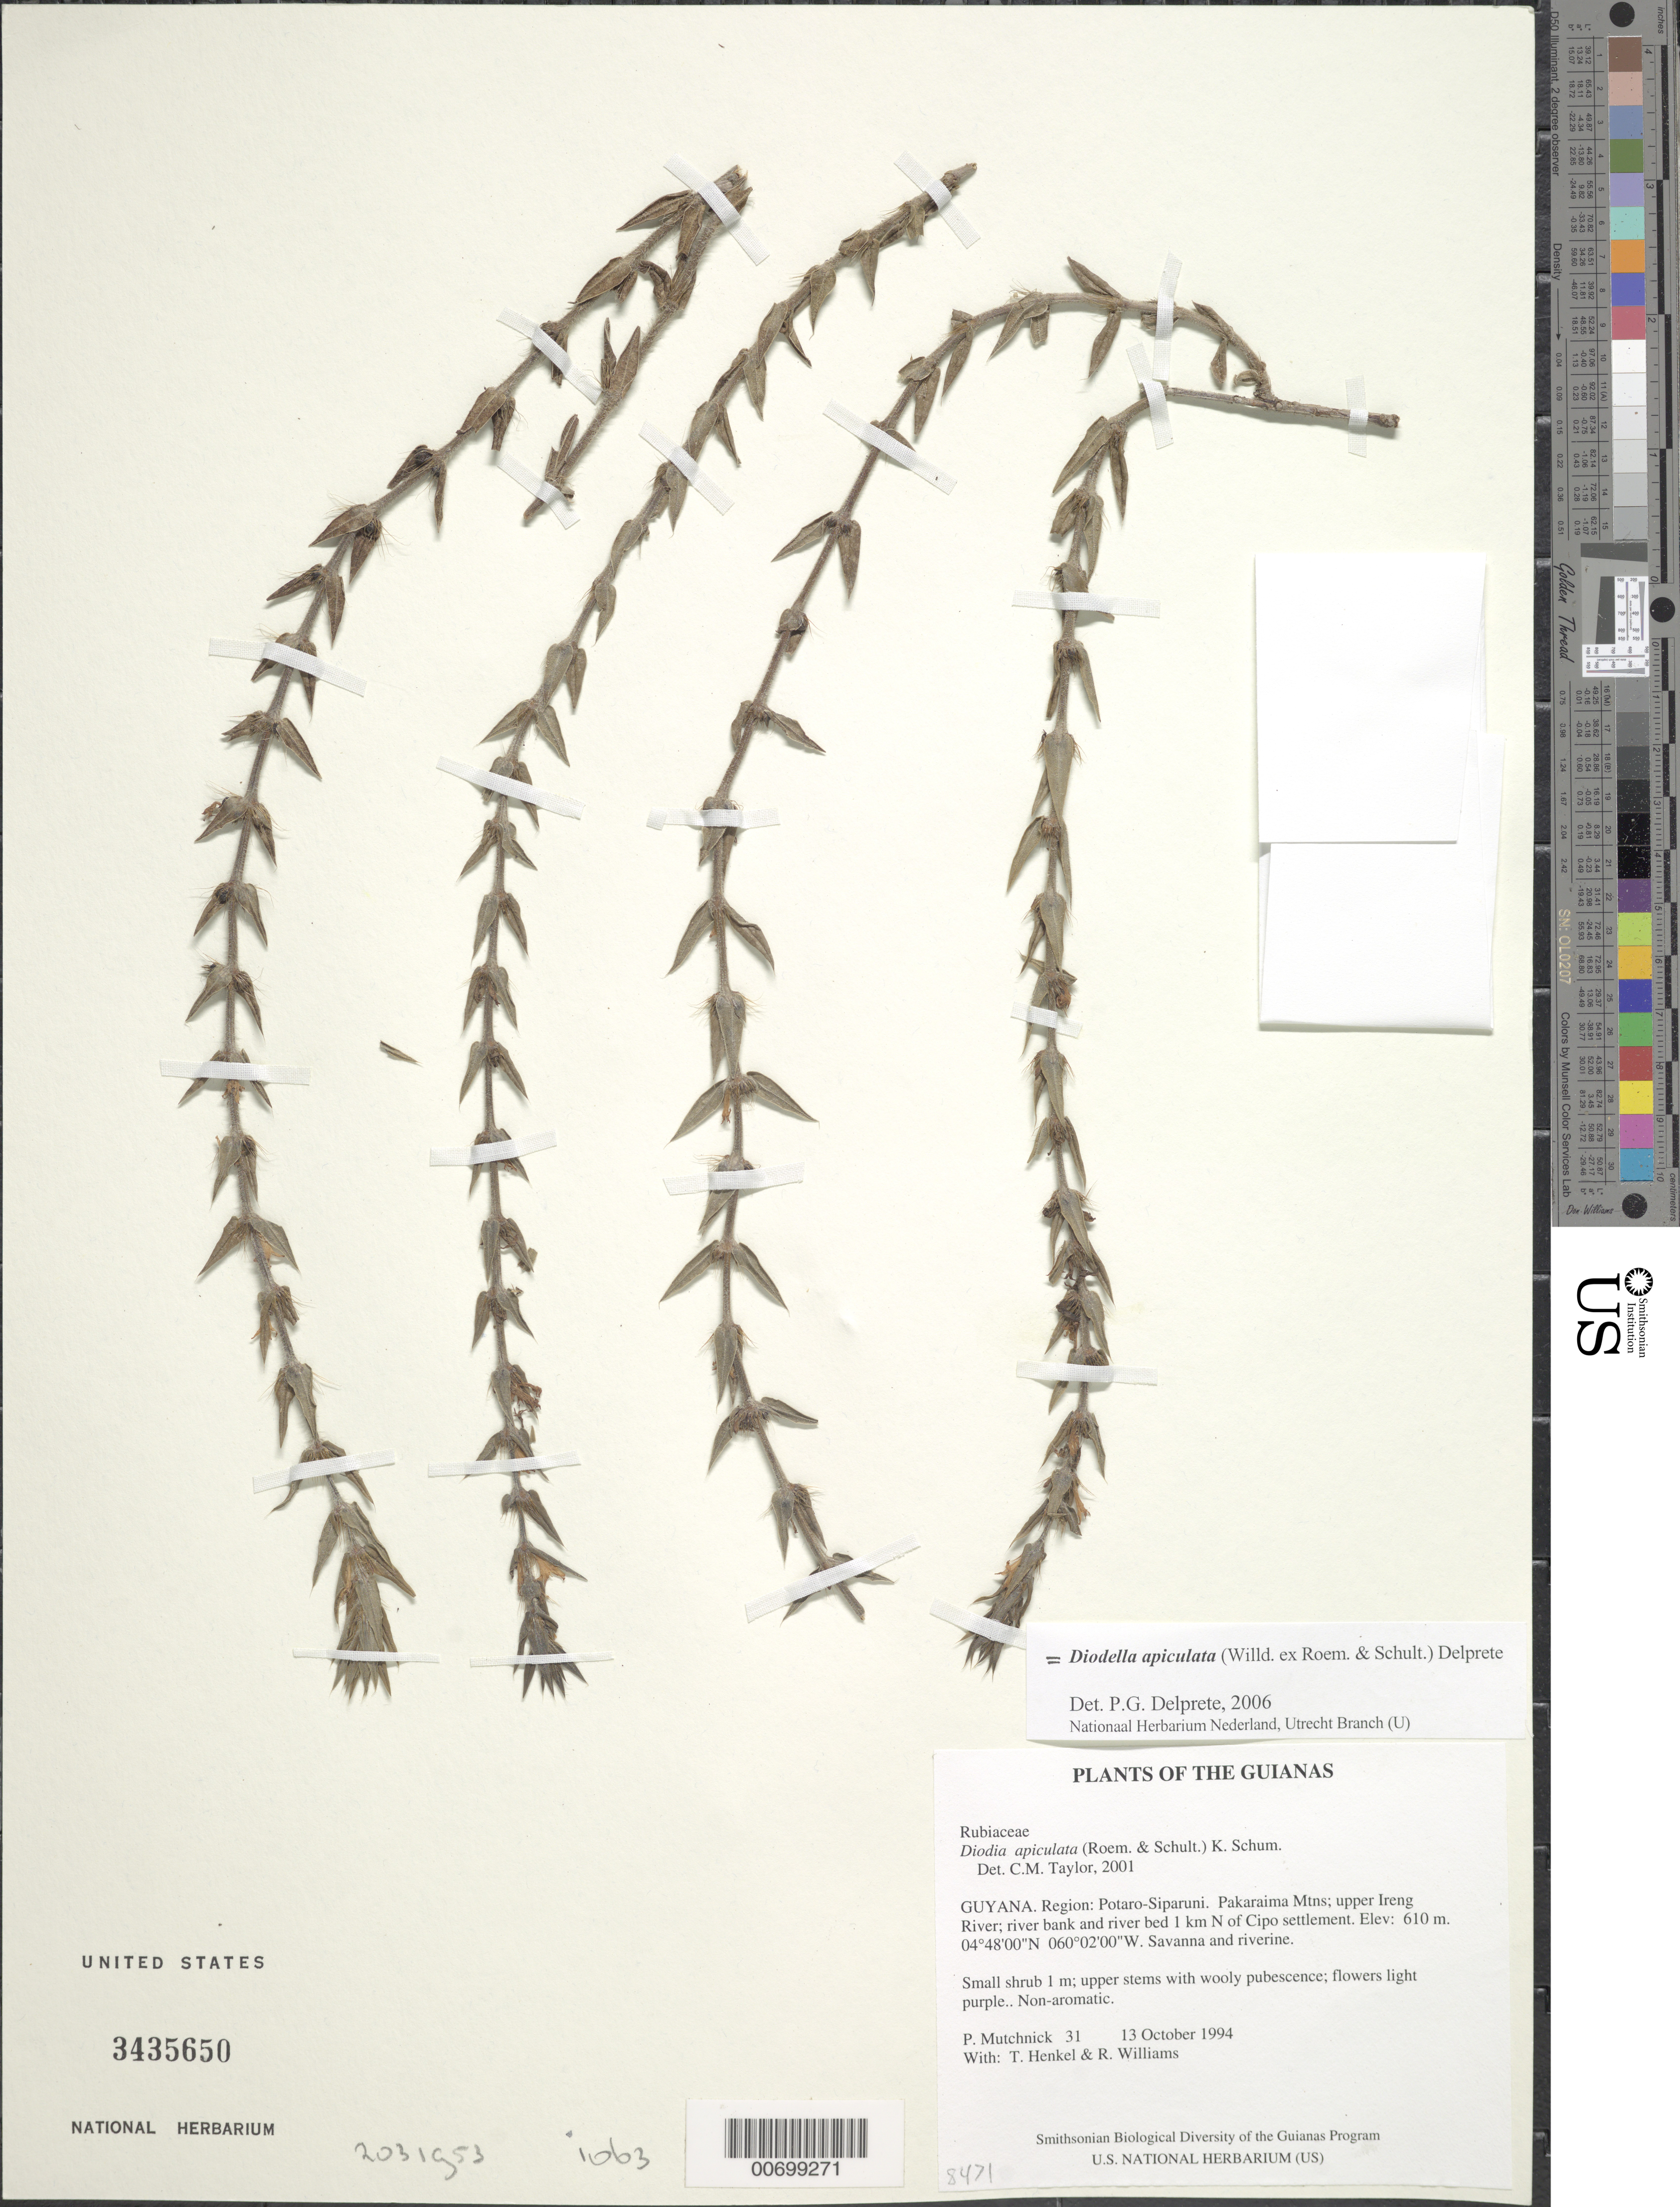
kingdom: Plantae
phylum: Tracheophyta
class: Magnoliopsida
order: Gentianales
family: Rubiaceae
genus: Diodella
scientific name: Diodella apiculata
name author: (Willd. ex Roem. & Schult.) Delprete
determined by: Delprete, P. G., Herb. de Guyane Cay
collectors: P. Mutchnick, T. Henkel & R. Williams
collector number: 31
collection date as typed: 13 October 1994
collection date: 1994-10-13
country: Guyana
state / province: Potaro-Siparuni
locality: Pakaraima Mtns; upper Ireng River; river bank and river bed 1 km N of Cipo settlement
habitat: Savanna and riverine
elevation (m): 610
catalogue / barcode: US 3435650